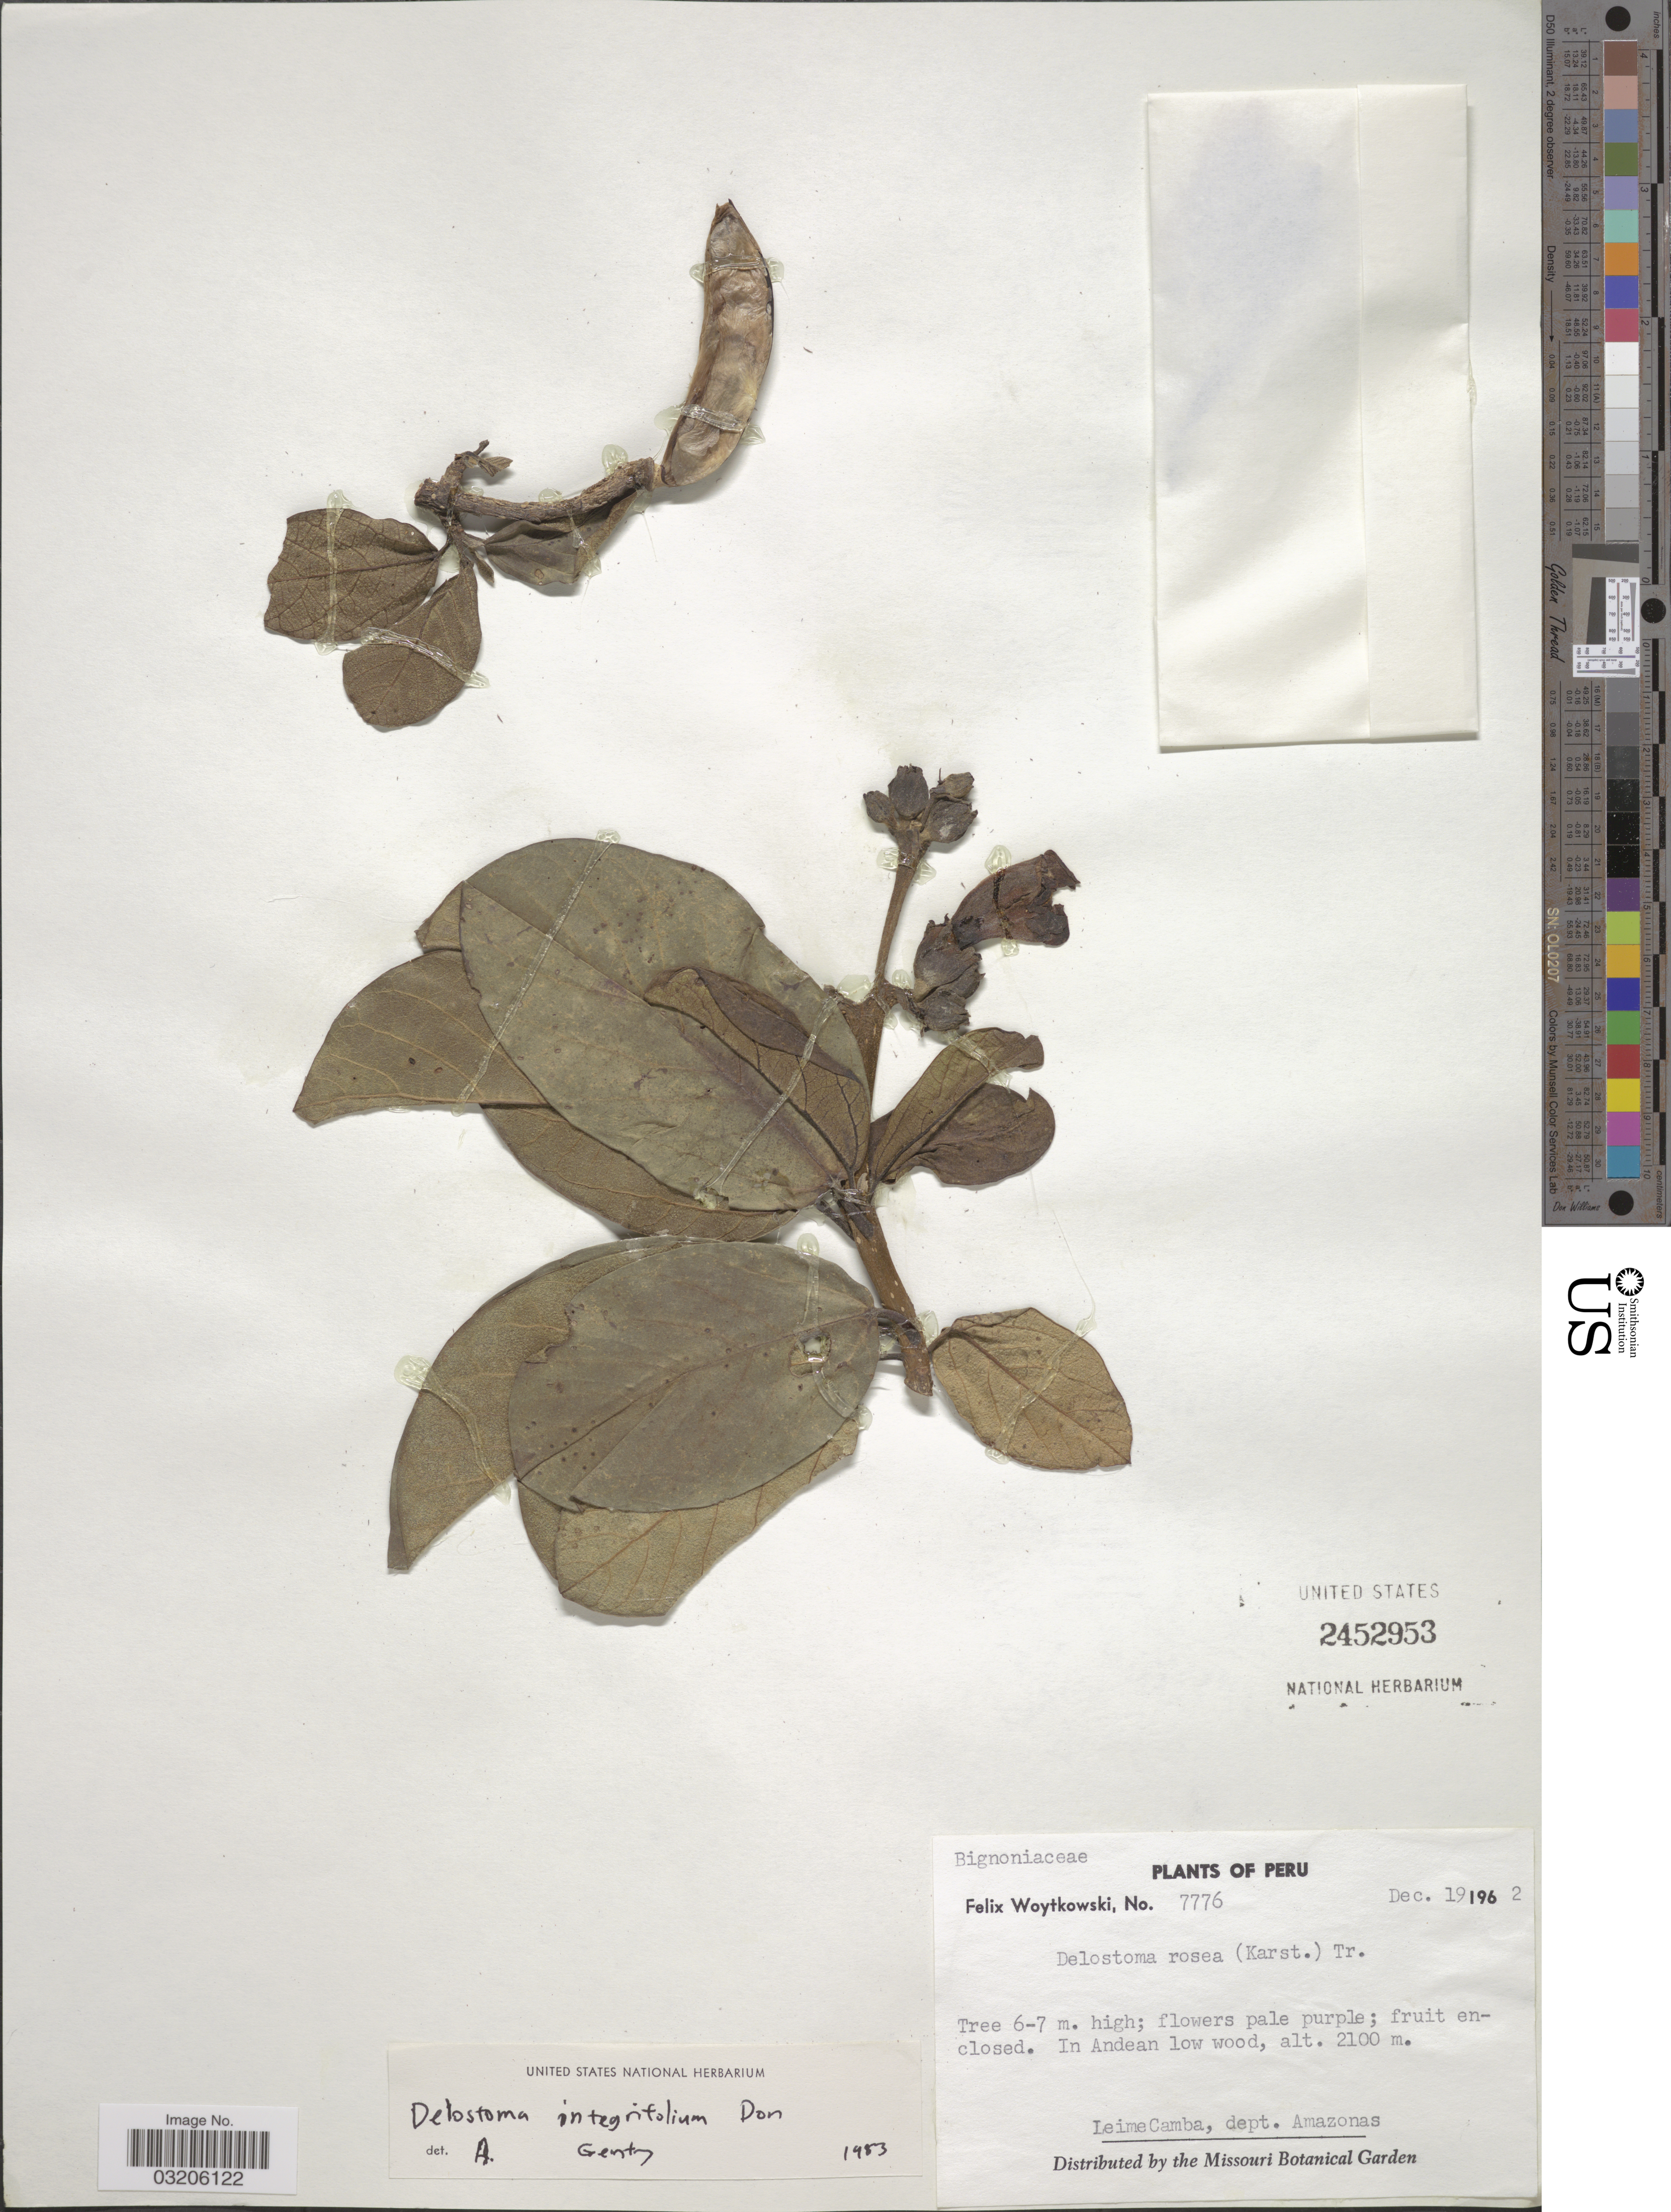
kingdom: Plantae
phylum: Tracheophyta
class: Magnoliopsida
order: Lamiales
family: Bignoniaceae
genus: Delostoma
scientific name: Delostoma integrifolium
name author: D. Don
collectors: F. Woytkowski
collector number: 7776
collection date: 1962-12-19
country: Peru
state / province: Amazonas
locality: Leime Camba, dept. Amazonas.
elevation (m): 2100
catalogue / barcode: US 2452953